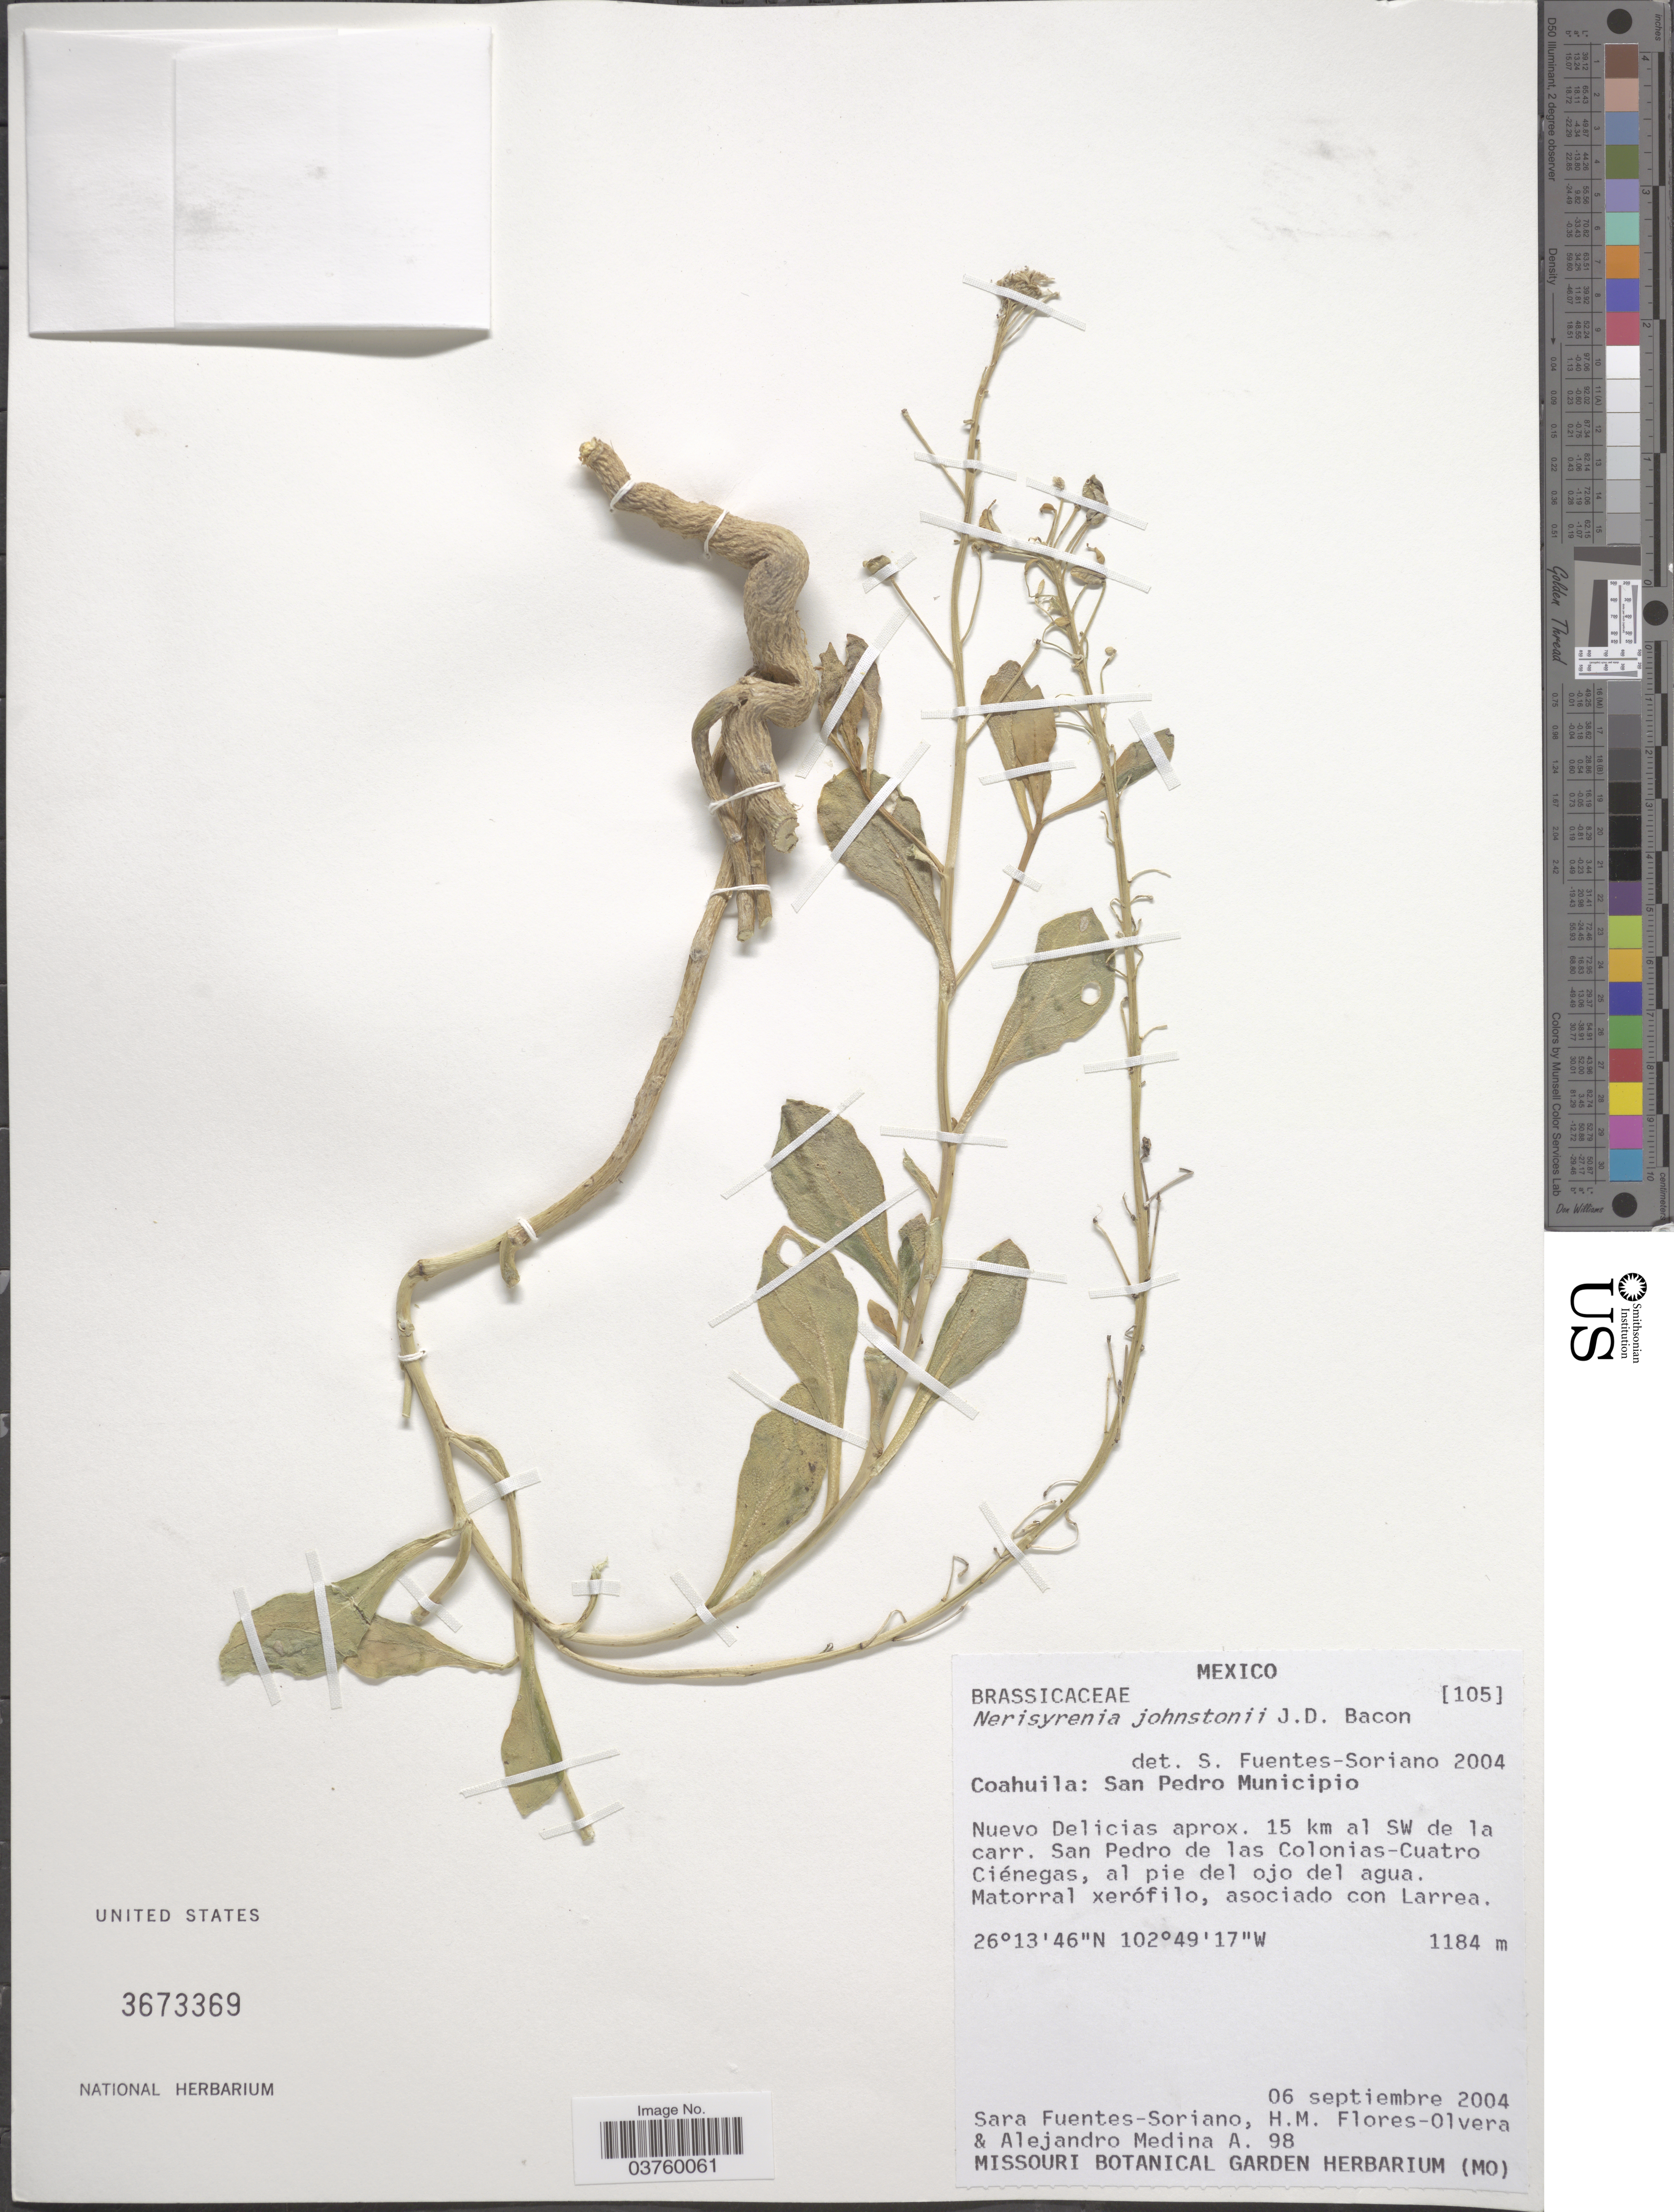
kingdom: Plantae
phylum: Tracheophyta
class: Magnoliopsida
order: Brassicales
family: Brassicaceae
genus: Nerisyrenia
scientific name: Nerisyrenia johnstonii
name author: J.D. Bacon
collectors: S. Fuentes-Soriano, H. Flores Olvera & A. Medina A.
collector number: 98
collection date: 2004-09-06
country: Mexico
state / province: Coahuila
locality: San Pedro Municipio. Nuevo Delicias aprox. 15 km al SW de la carr. San Pedro de las Colonias-Cuatro Ciénegas, al pie del ojo del agua.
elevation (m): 1184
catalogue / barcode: US 3673369